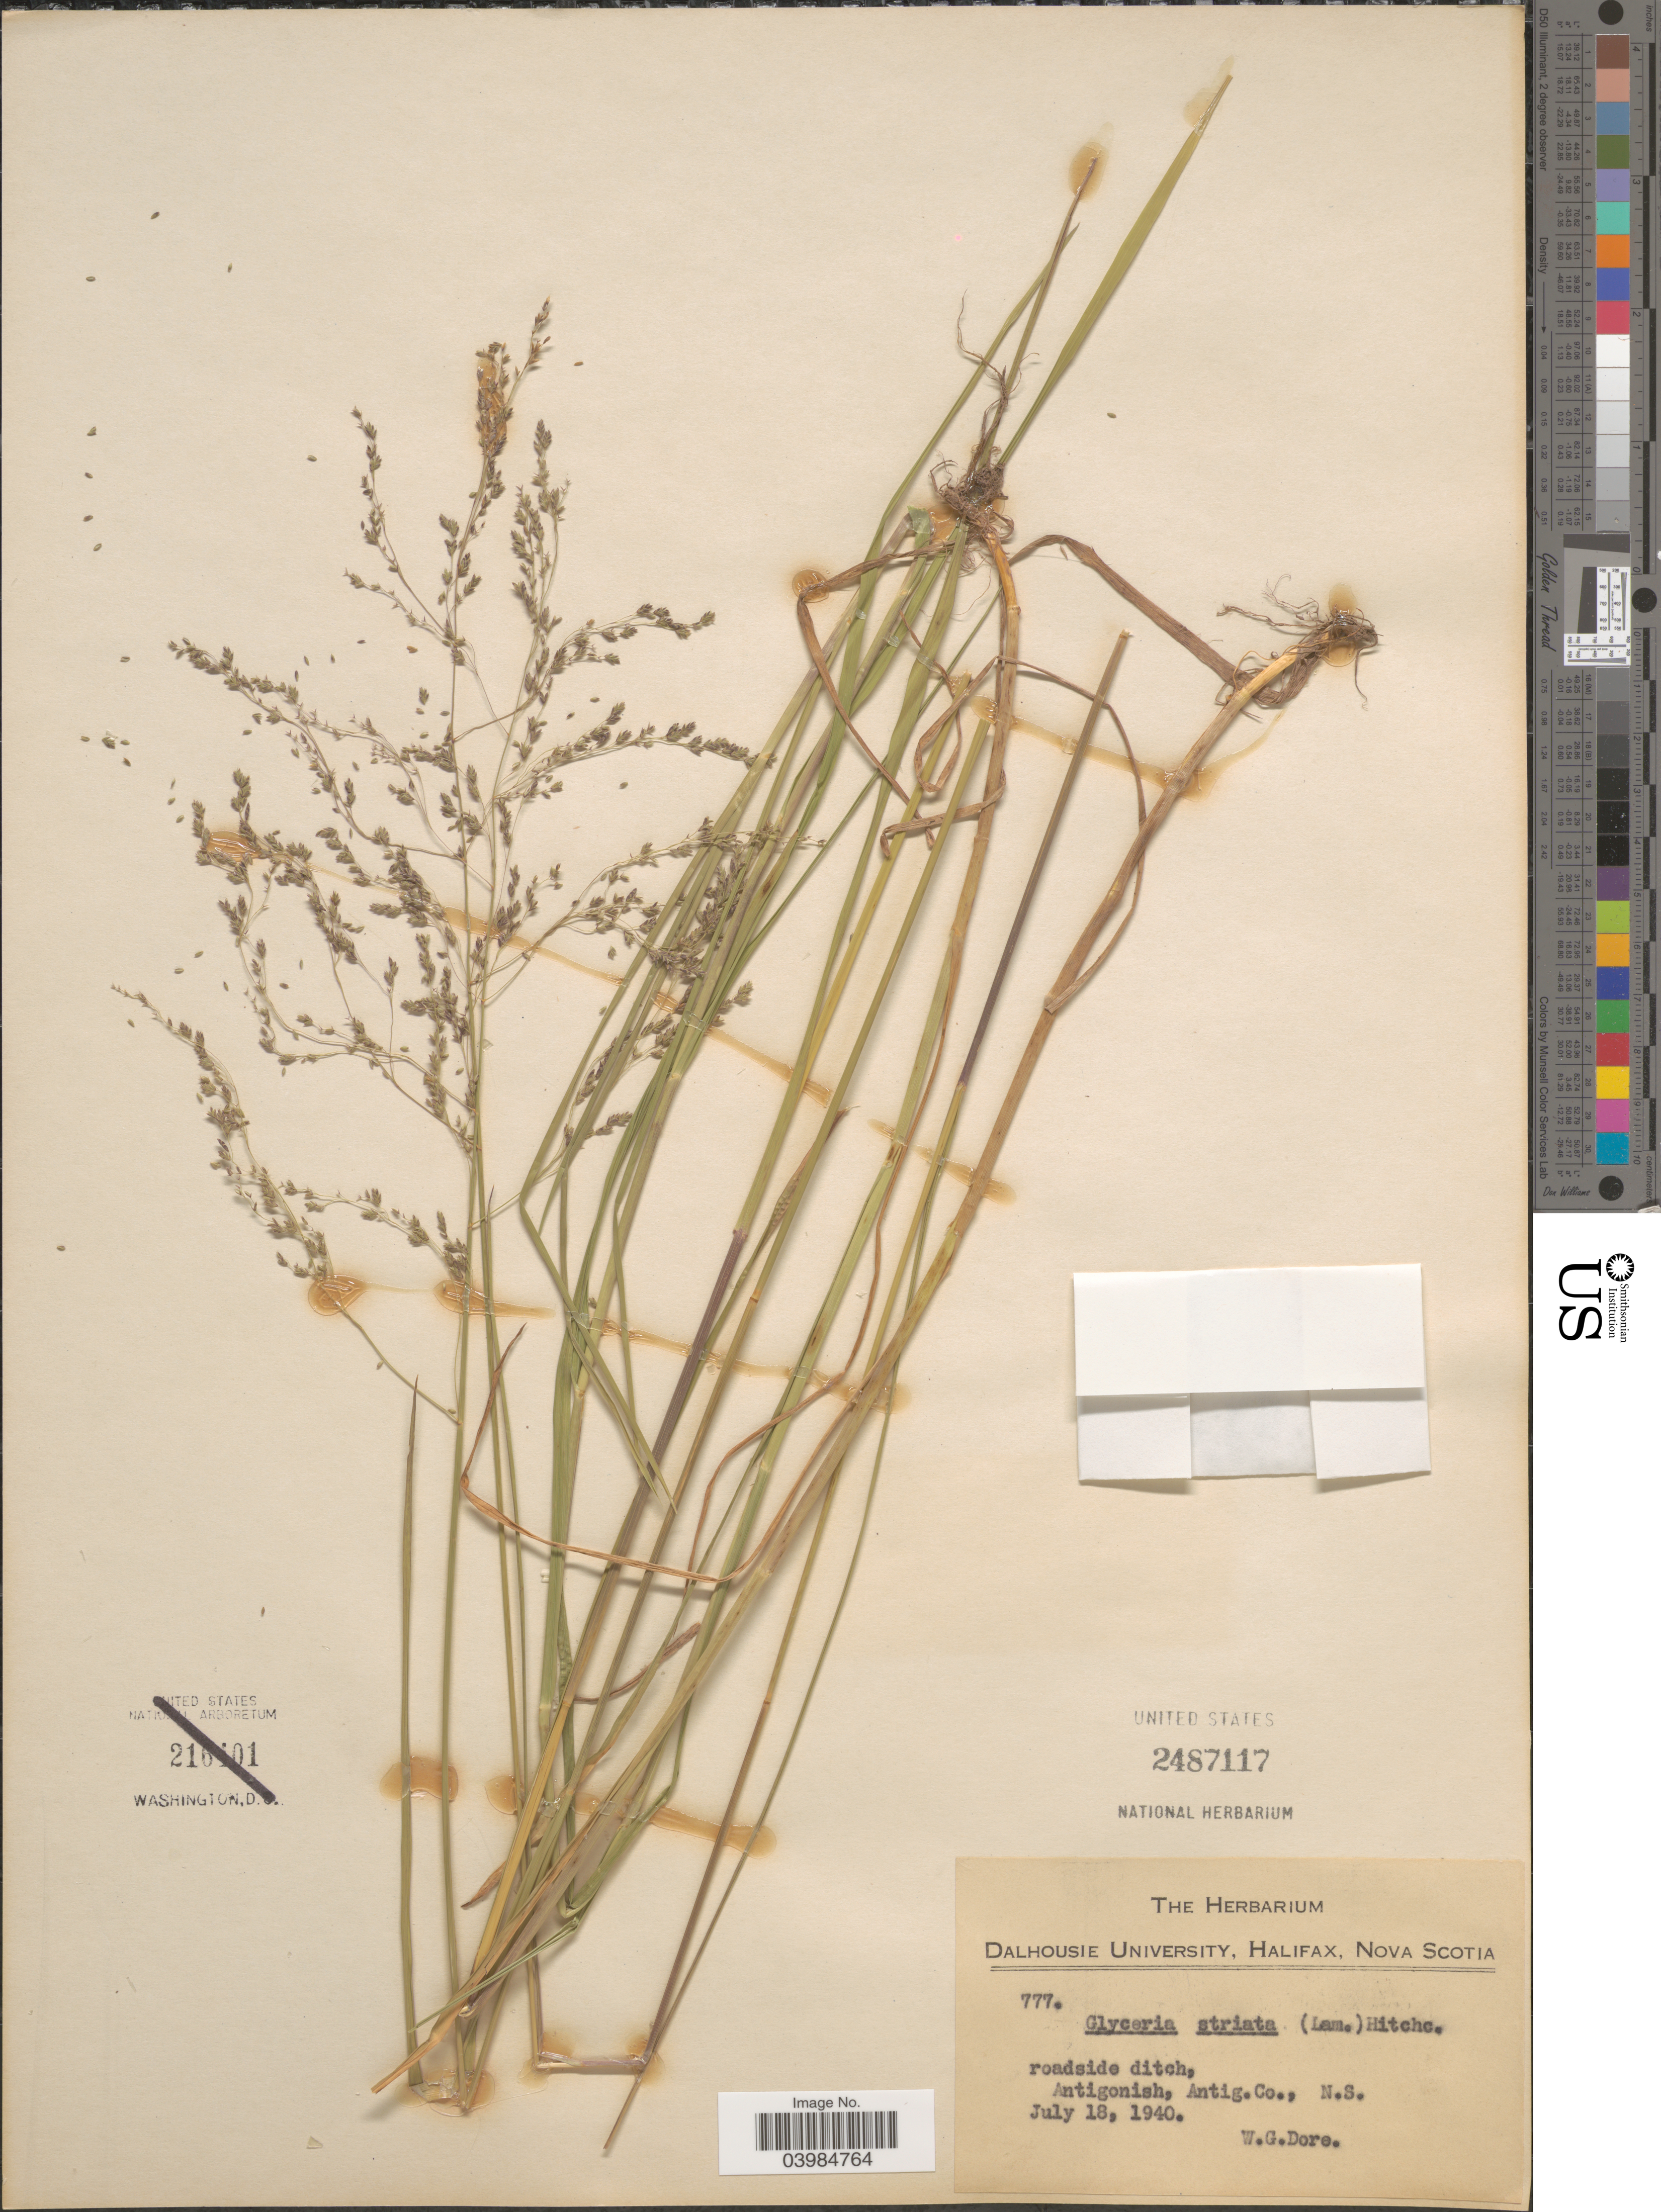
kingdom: Plantae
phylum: Tracheophyta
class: Liliopsida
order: Poales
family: Poaceae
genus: Glyceria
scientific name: Glyceria striata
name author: (Lam.) Hitchc.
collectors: W. Dore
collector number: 777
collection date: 1940-07-18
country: Canada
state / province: Nova Scotia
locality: Roadside ditch, Antigonish, Antig. Co.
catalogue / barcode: US 2487117